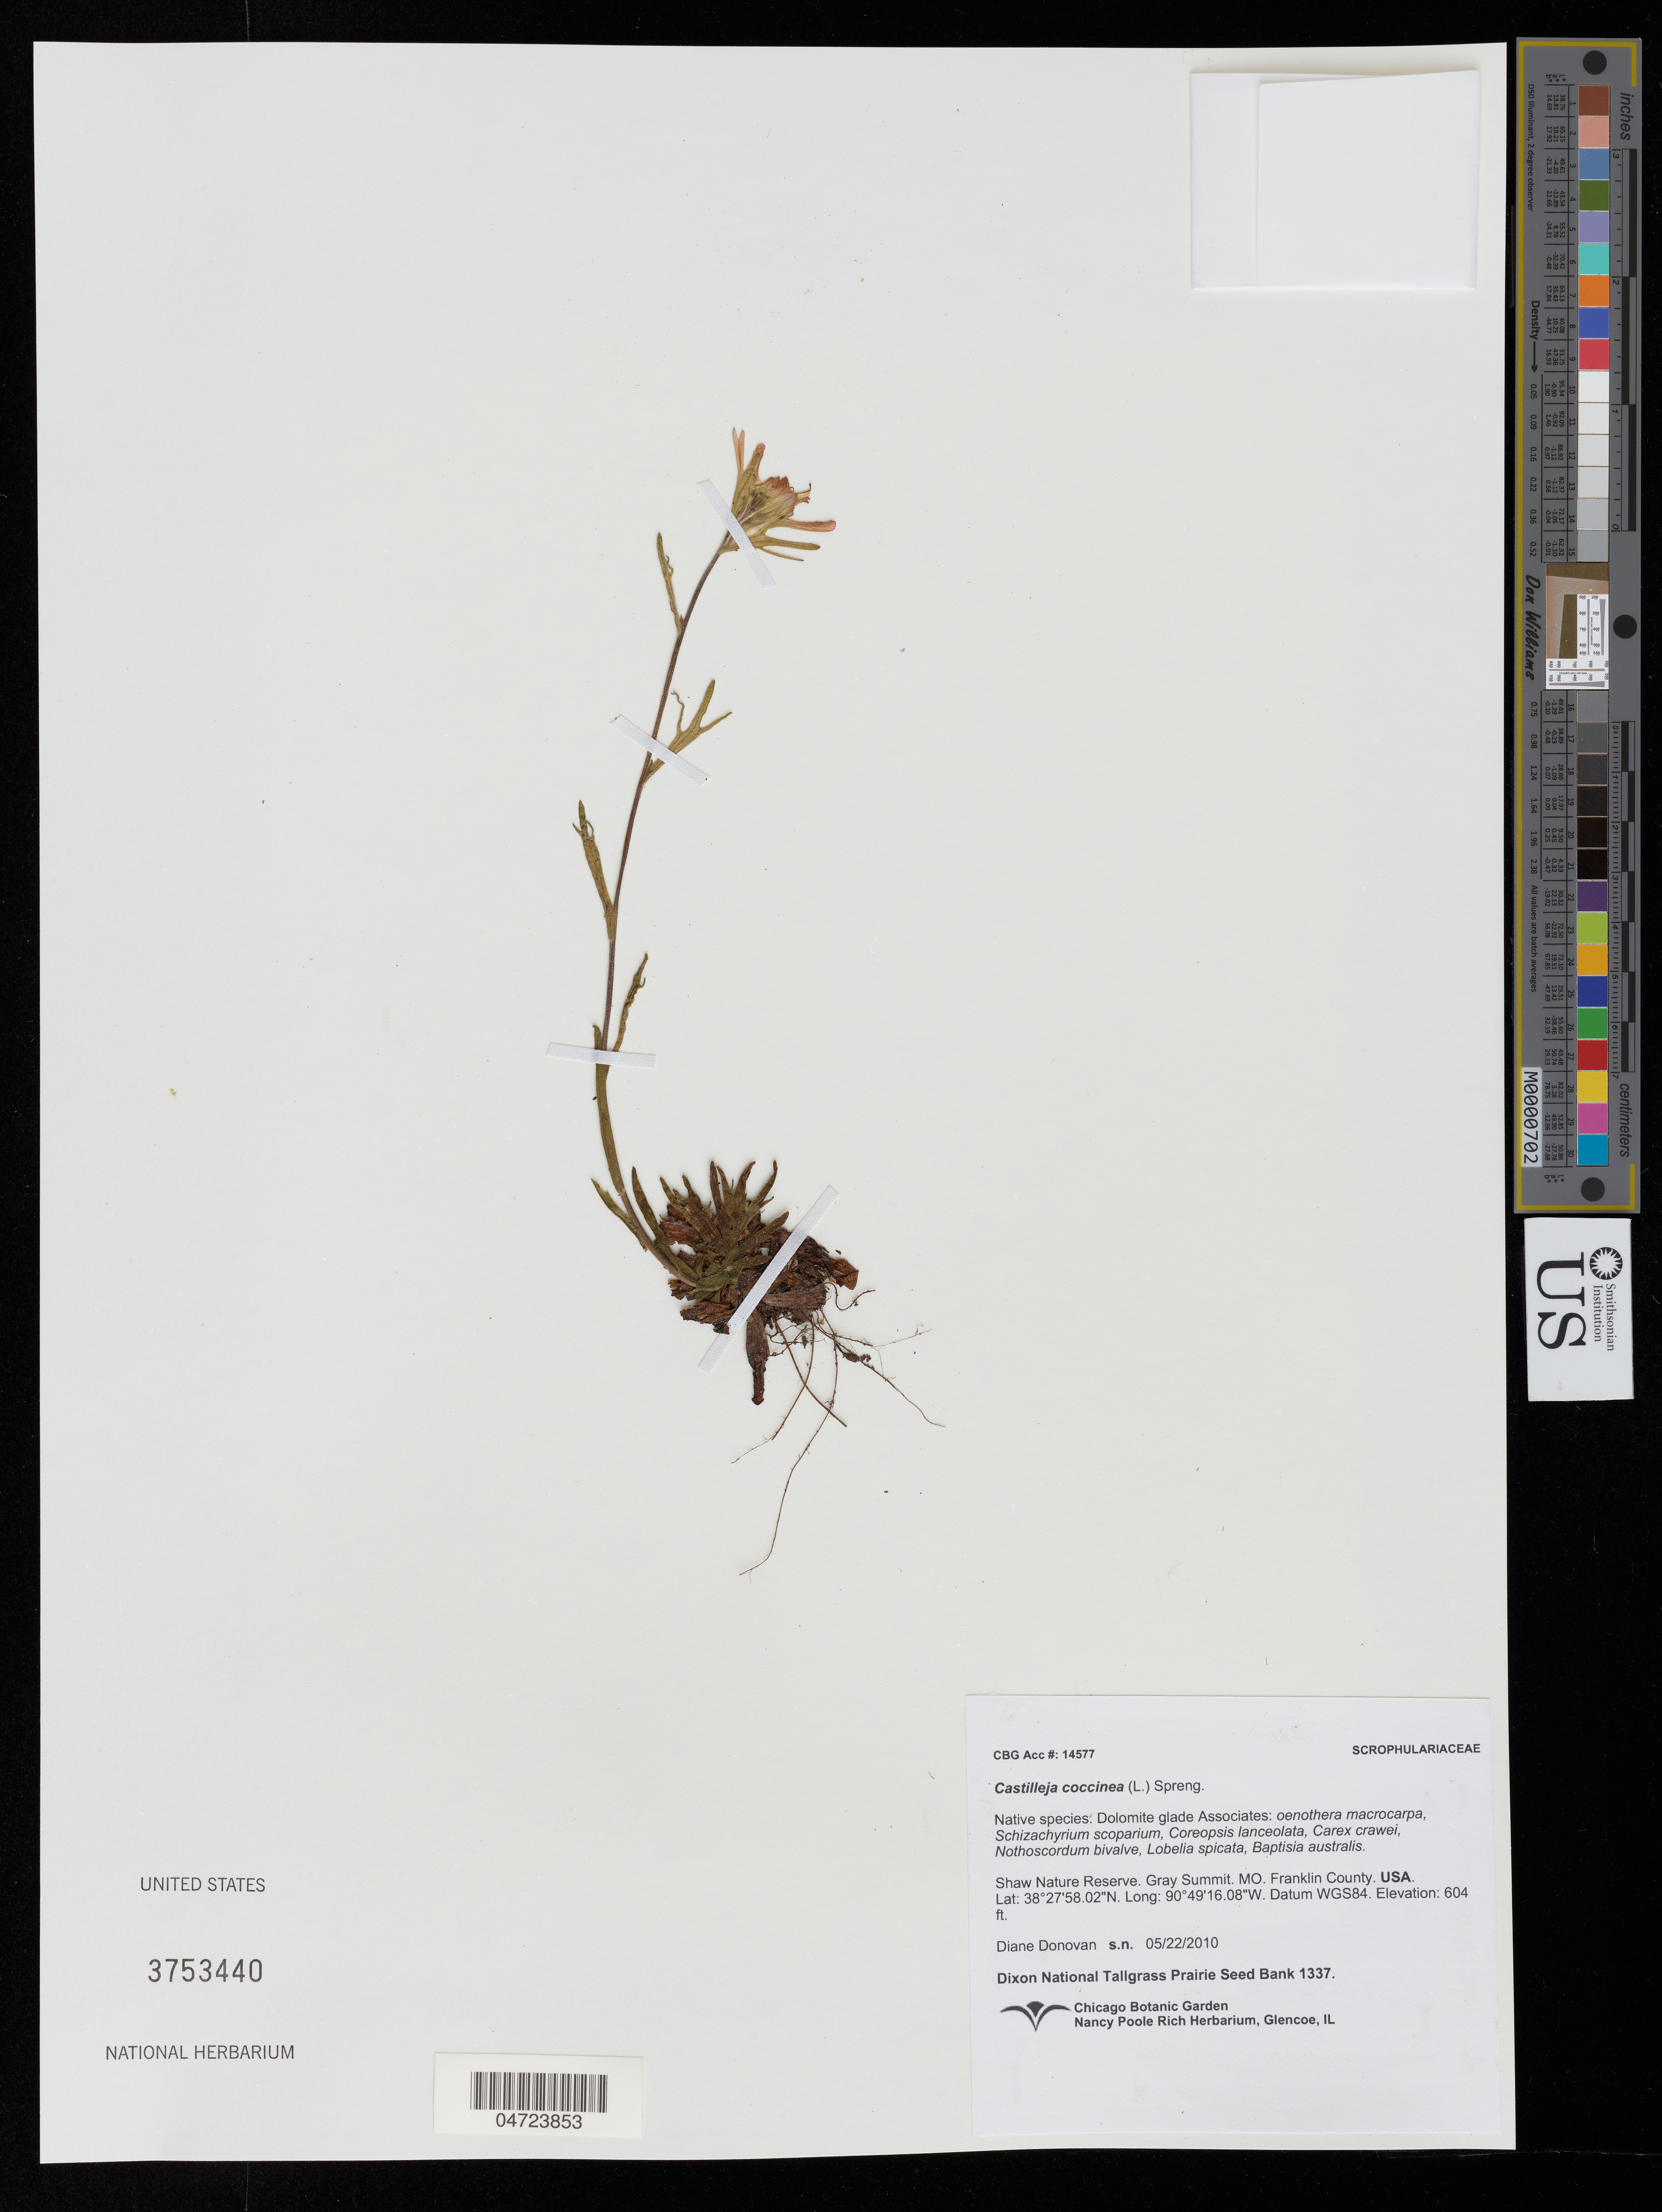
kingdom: Plantae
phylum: Tracheophyta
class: Magnoliopsida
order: Lamiales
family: Orobanchaceae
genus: Castilleja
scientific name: Castilleja coccinea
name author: (L.) Spreng.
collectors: D. Donovan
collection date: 2010-05-22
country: United States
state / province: Missouri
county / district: Franklin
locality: Shaw Nature Reserve. Gray Summit. Franklin County.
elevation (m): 184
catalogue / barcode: US 3753440